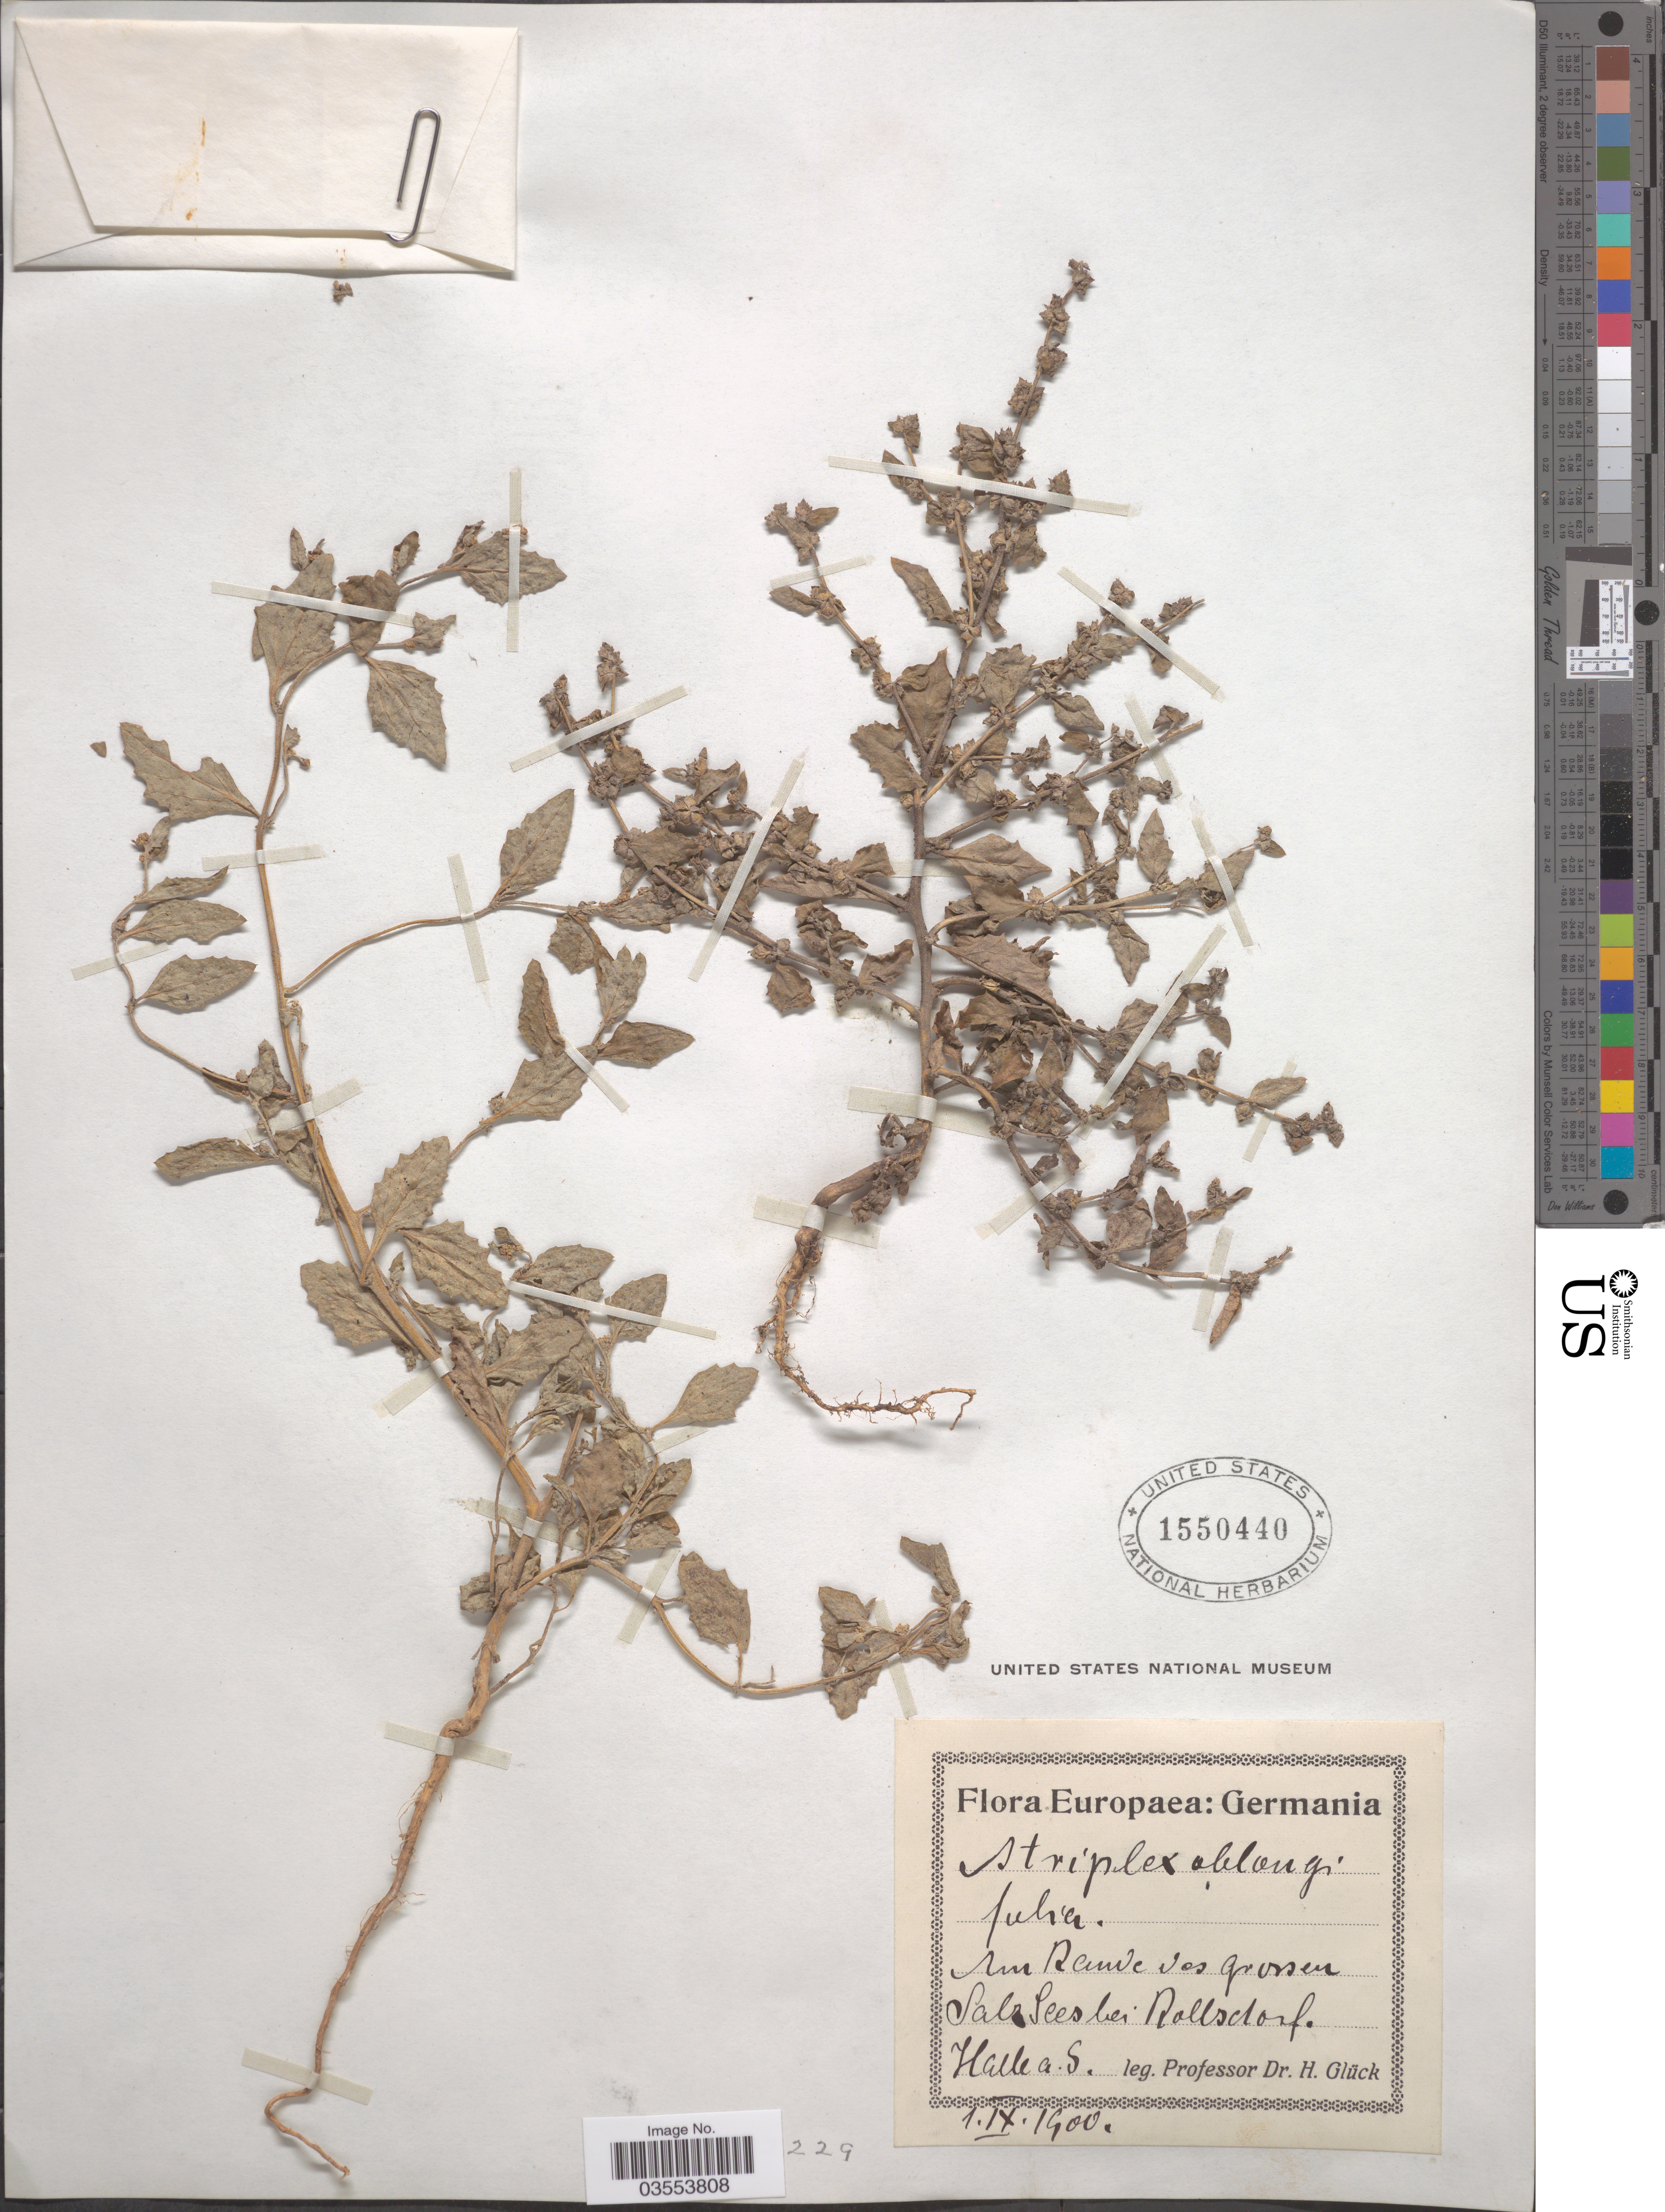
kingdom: Plantae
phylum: Tracheophyta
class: Magnoliopsida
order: Caryophyllales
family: Amaranthaceae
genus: Atriplex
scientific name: Atriplex oblongifolia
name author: Waldst. & Kit.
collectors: H. Glück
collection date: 1900-09-01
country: Germany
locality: Am Rande des grossen Salz Sees bei Rollsdorf. Halle a S.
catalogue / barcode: US 1550440